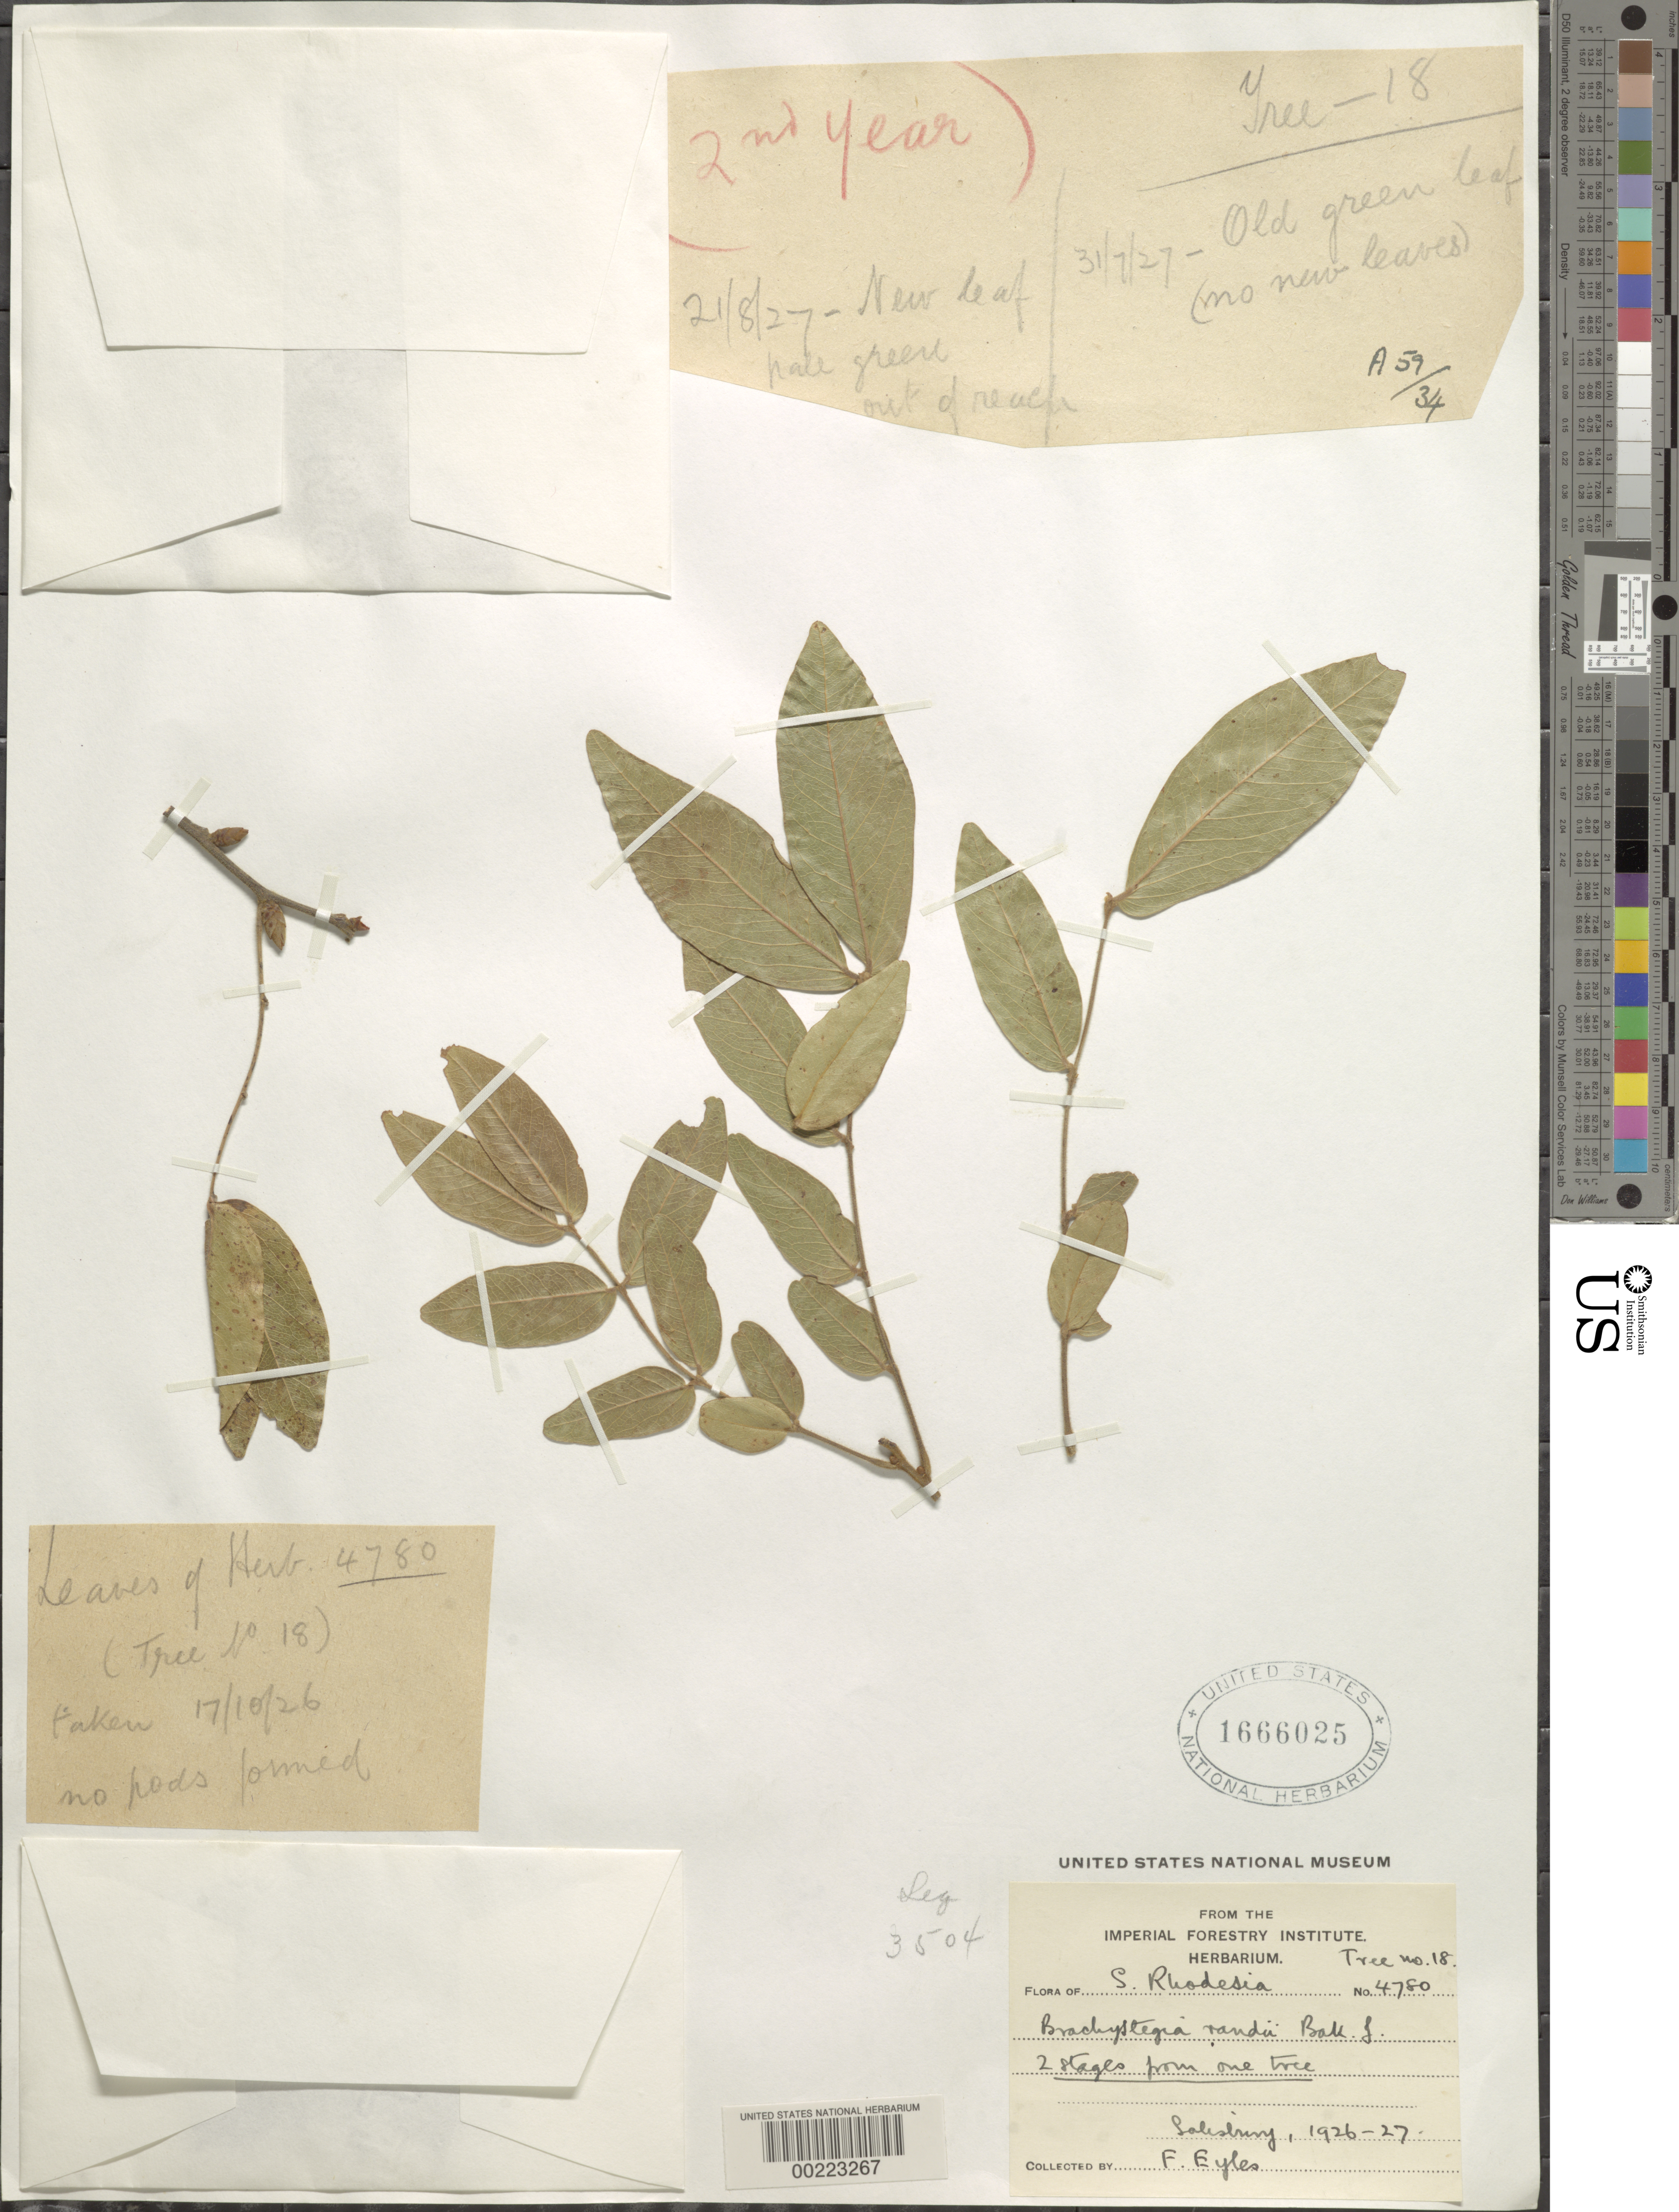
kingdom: Plantae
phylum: Tracheophyta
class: Magnoliopsida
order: Fabales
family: Fabaceae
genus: Brachystegia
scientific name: Brachystegia randii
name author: Baker f.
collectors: F. Eyles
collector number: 4780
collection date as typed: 1926 to -- -- 1927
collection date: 1926/1927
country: Zambia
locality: Salisbury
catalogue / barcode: US 1666025